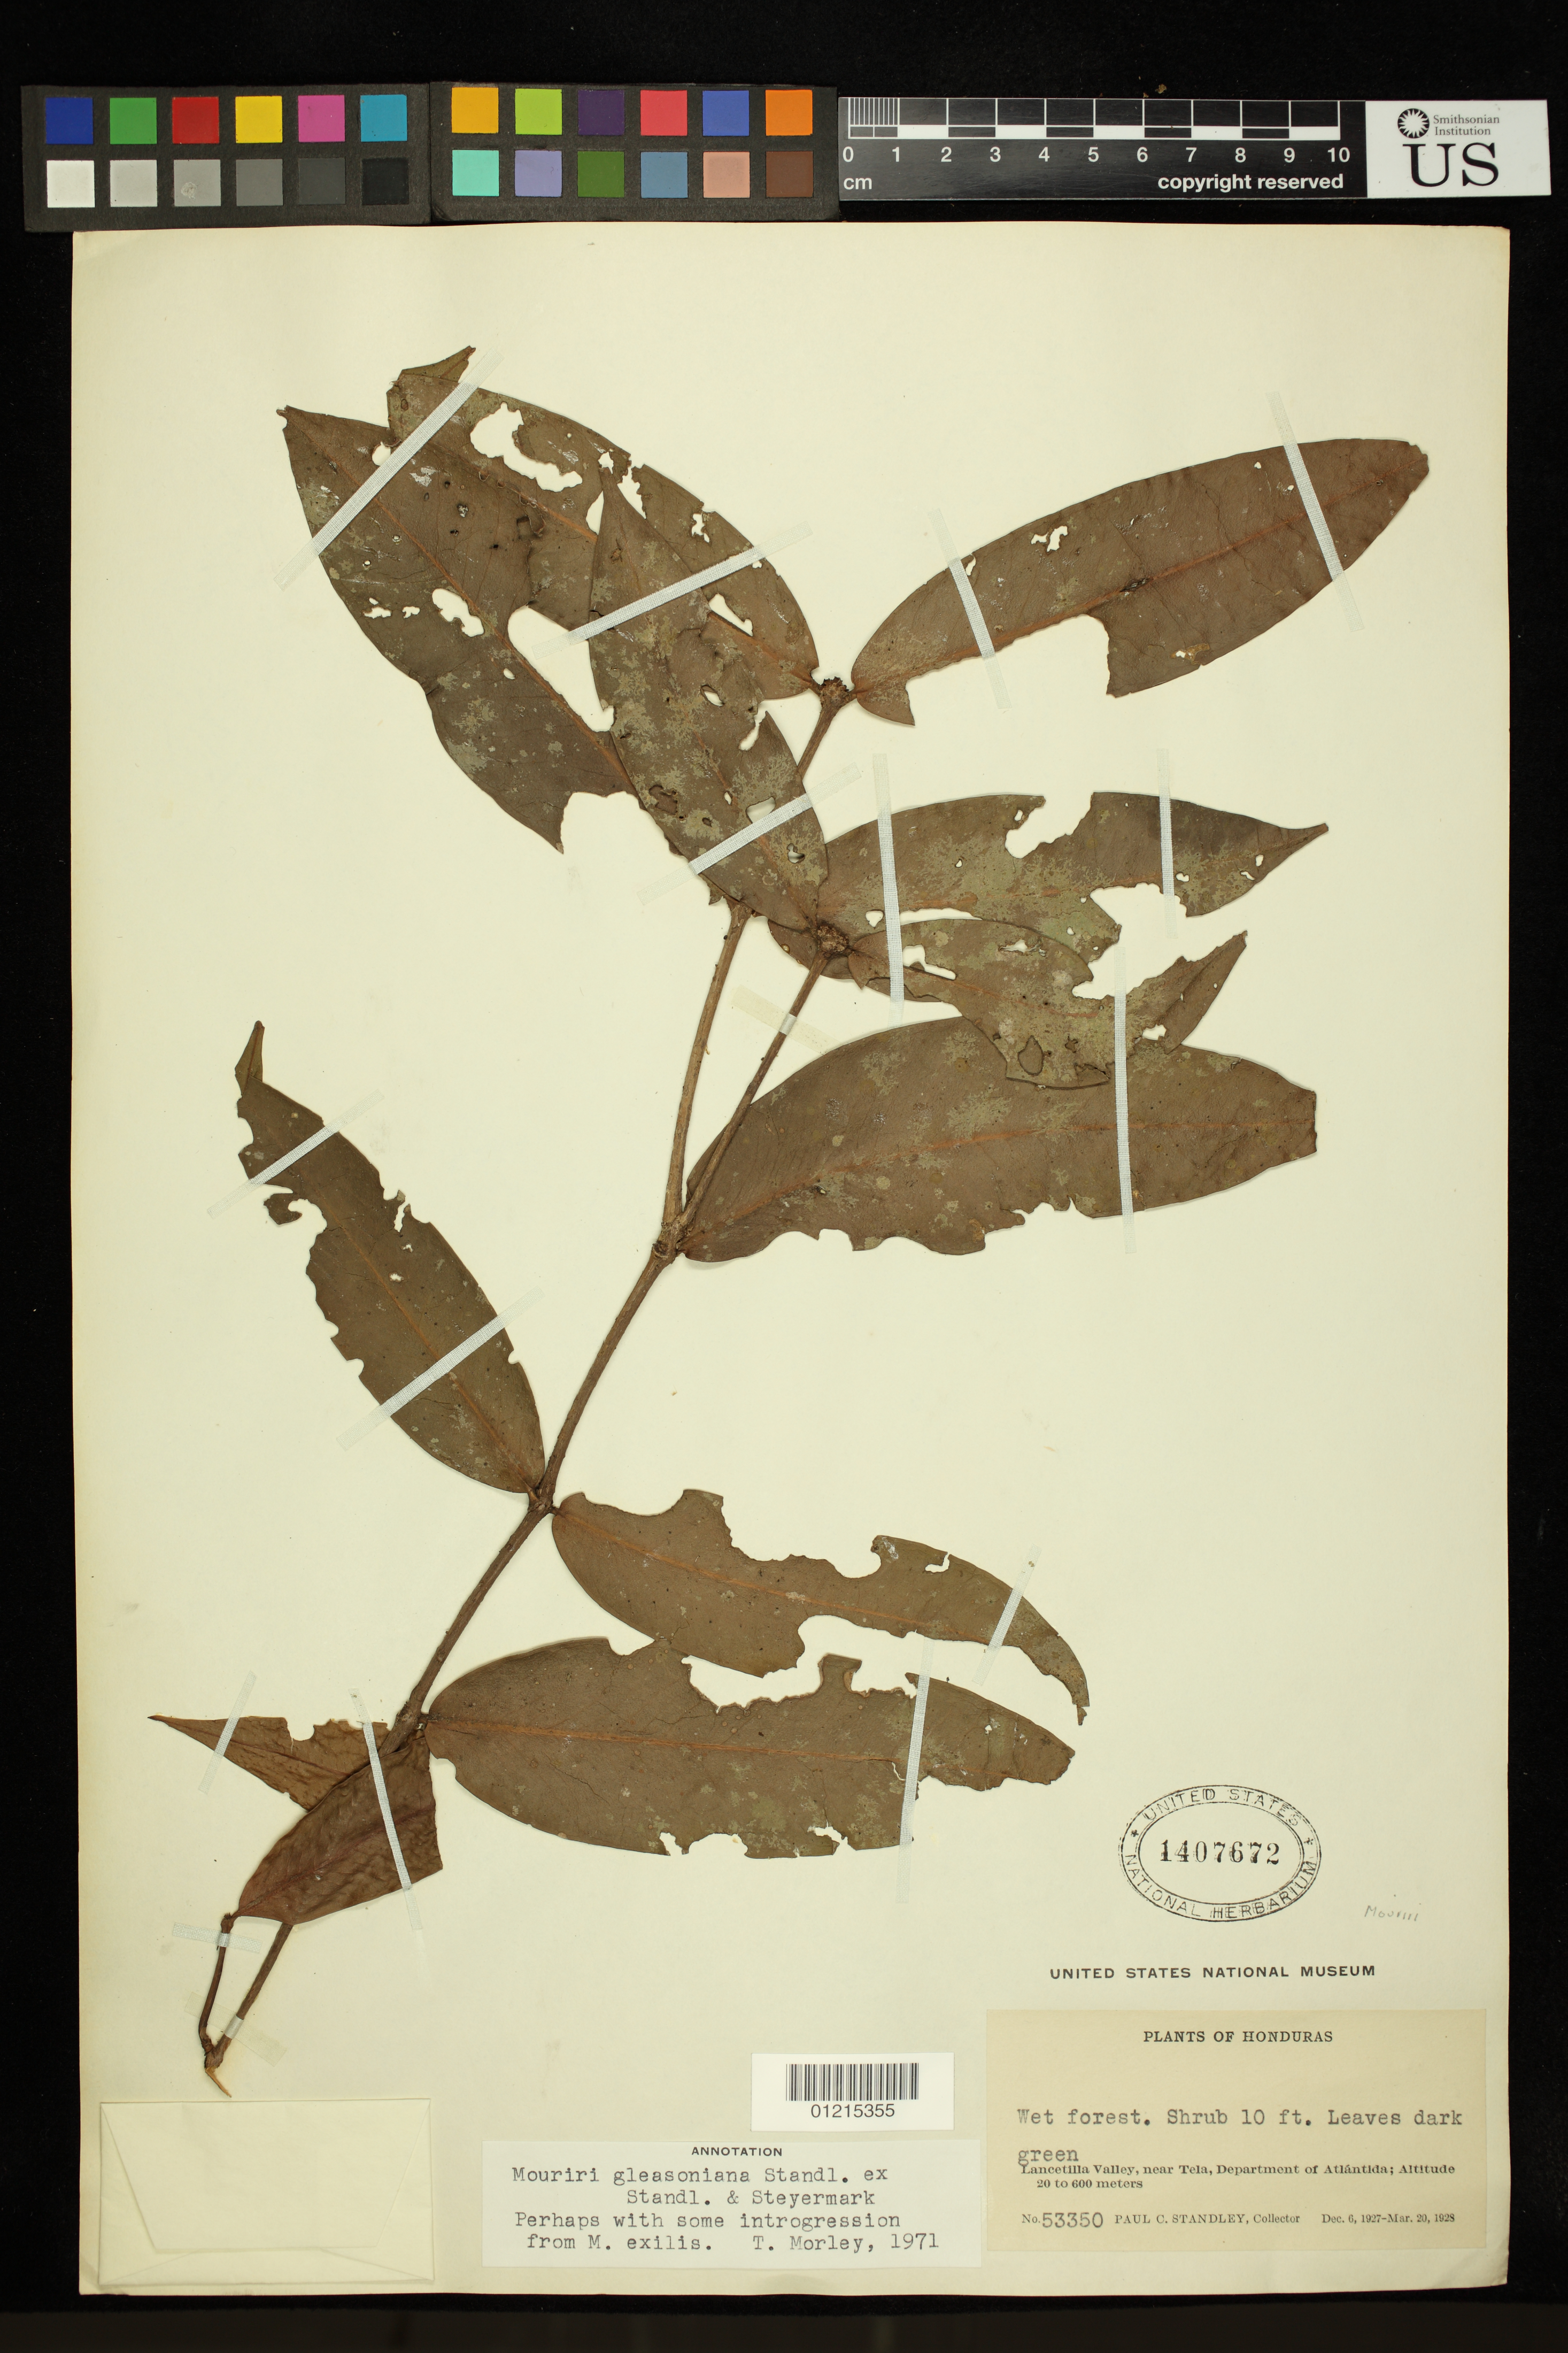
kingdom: Plantae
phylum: Tracheophyta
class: Magnoliopsida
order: Myrtales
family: Melastomataceae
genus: Mouriri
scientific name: Mouriri gleasoniana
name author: Standl.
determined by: Morley, T.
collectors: P. C. Standley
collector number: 53350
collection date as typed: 06 Dec 1927 to 20 Mar 1928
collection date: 1927-12-06/1928-03-20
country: Honduras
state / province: Atlántida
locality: Lancetilla Valley, near Tela.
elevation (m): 20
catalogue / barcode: US 1407672